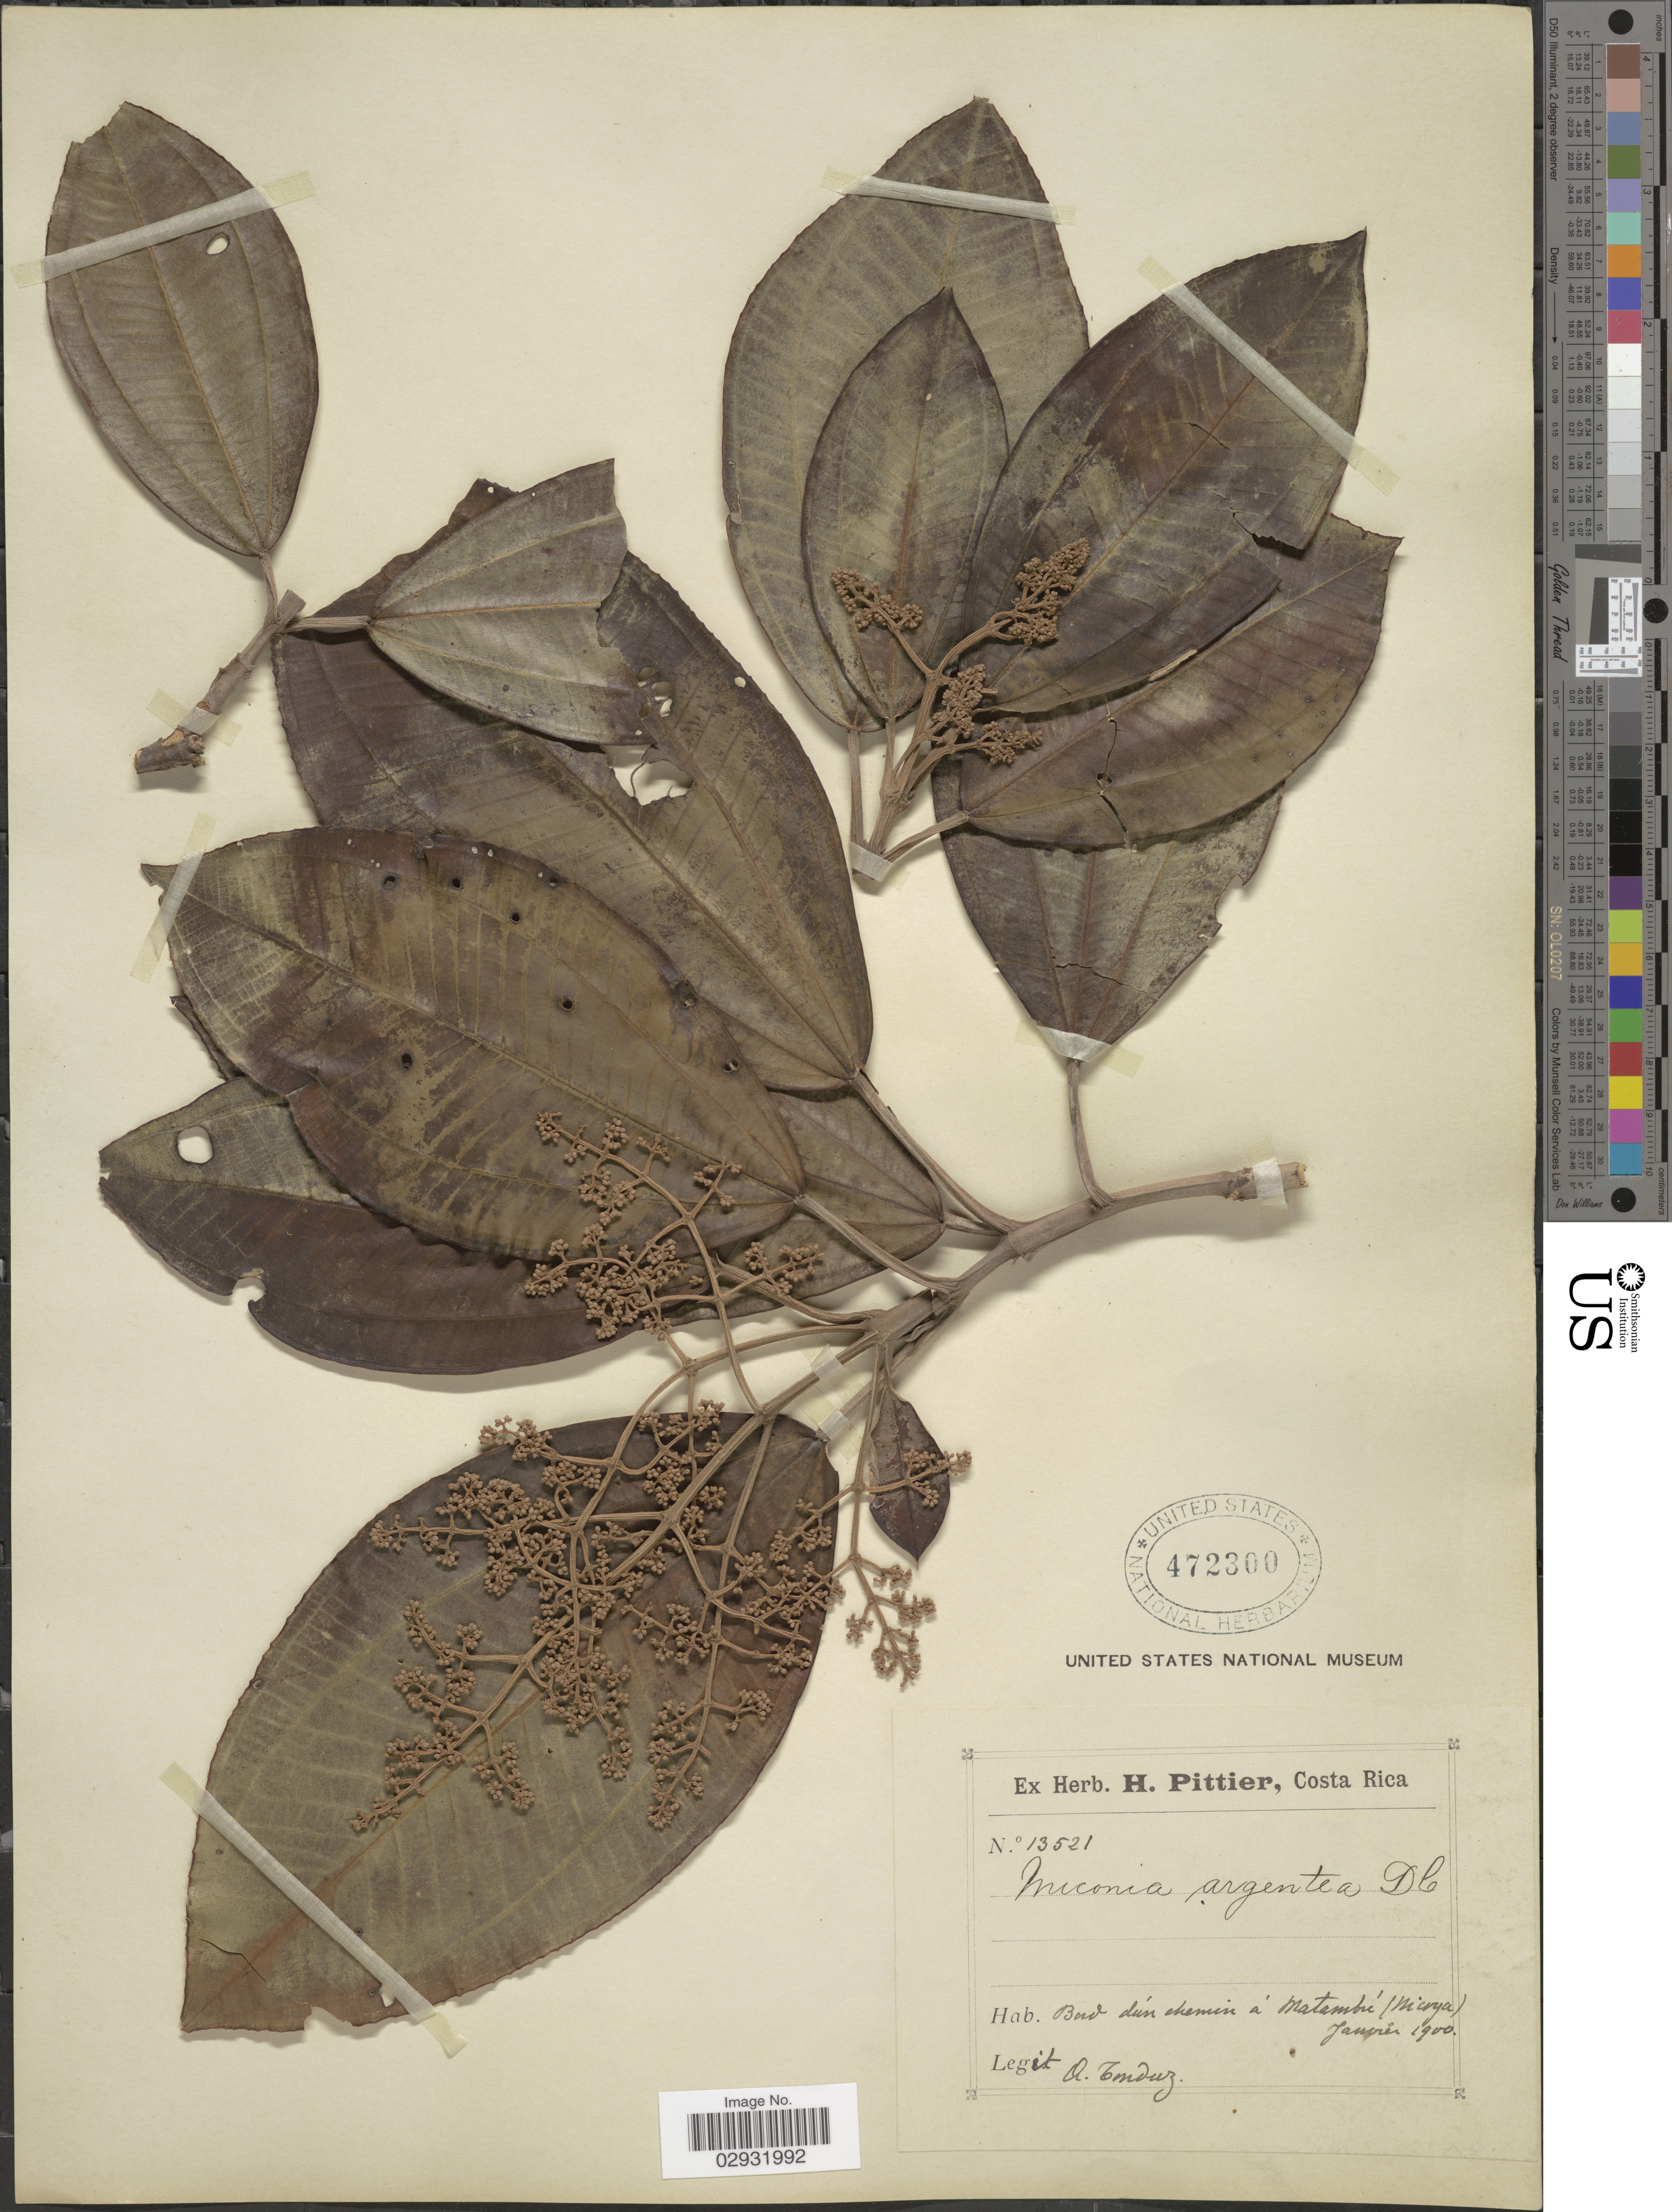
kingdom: Plantae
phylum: Tracheophyta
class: Magnoliopsida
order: Myrtales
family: Melastomataceae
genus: Miconia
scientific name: Miconia argentea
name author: (Sw.) DC.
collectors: A. Tonduz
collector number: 13521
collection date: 1900-01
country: Costa Rica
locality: Bord d'un chemin á Matambú (Nicoya).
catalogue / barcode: US 472300